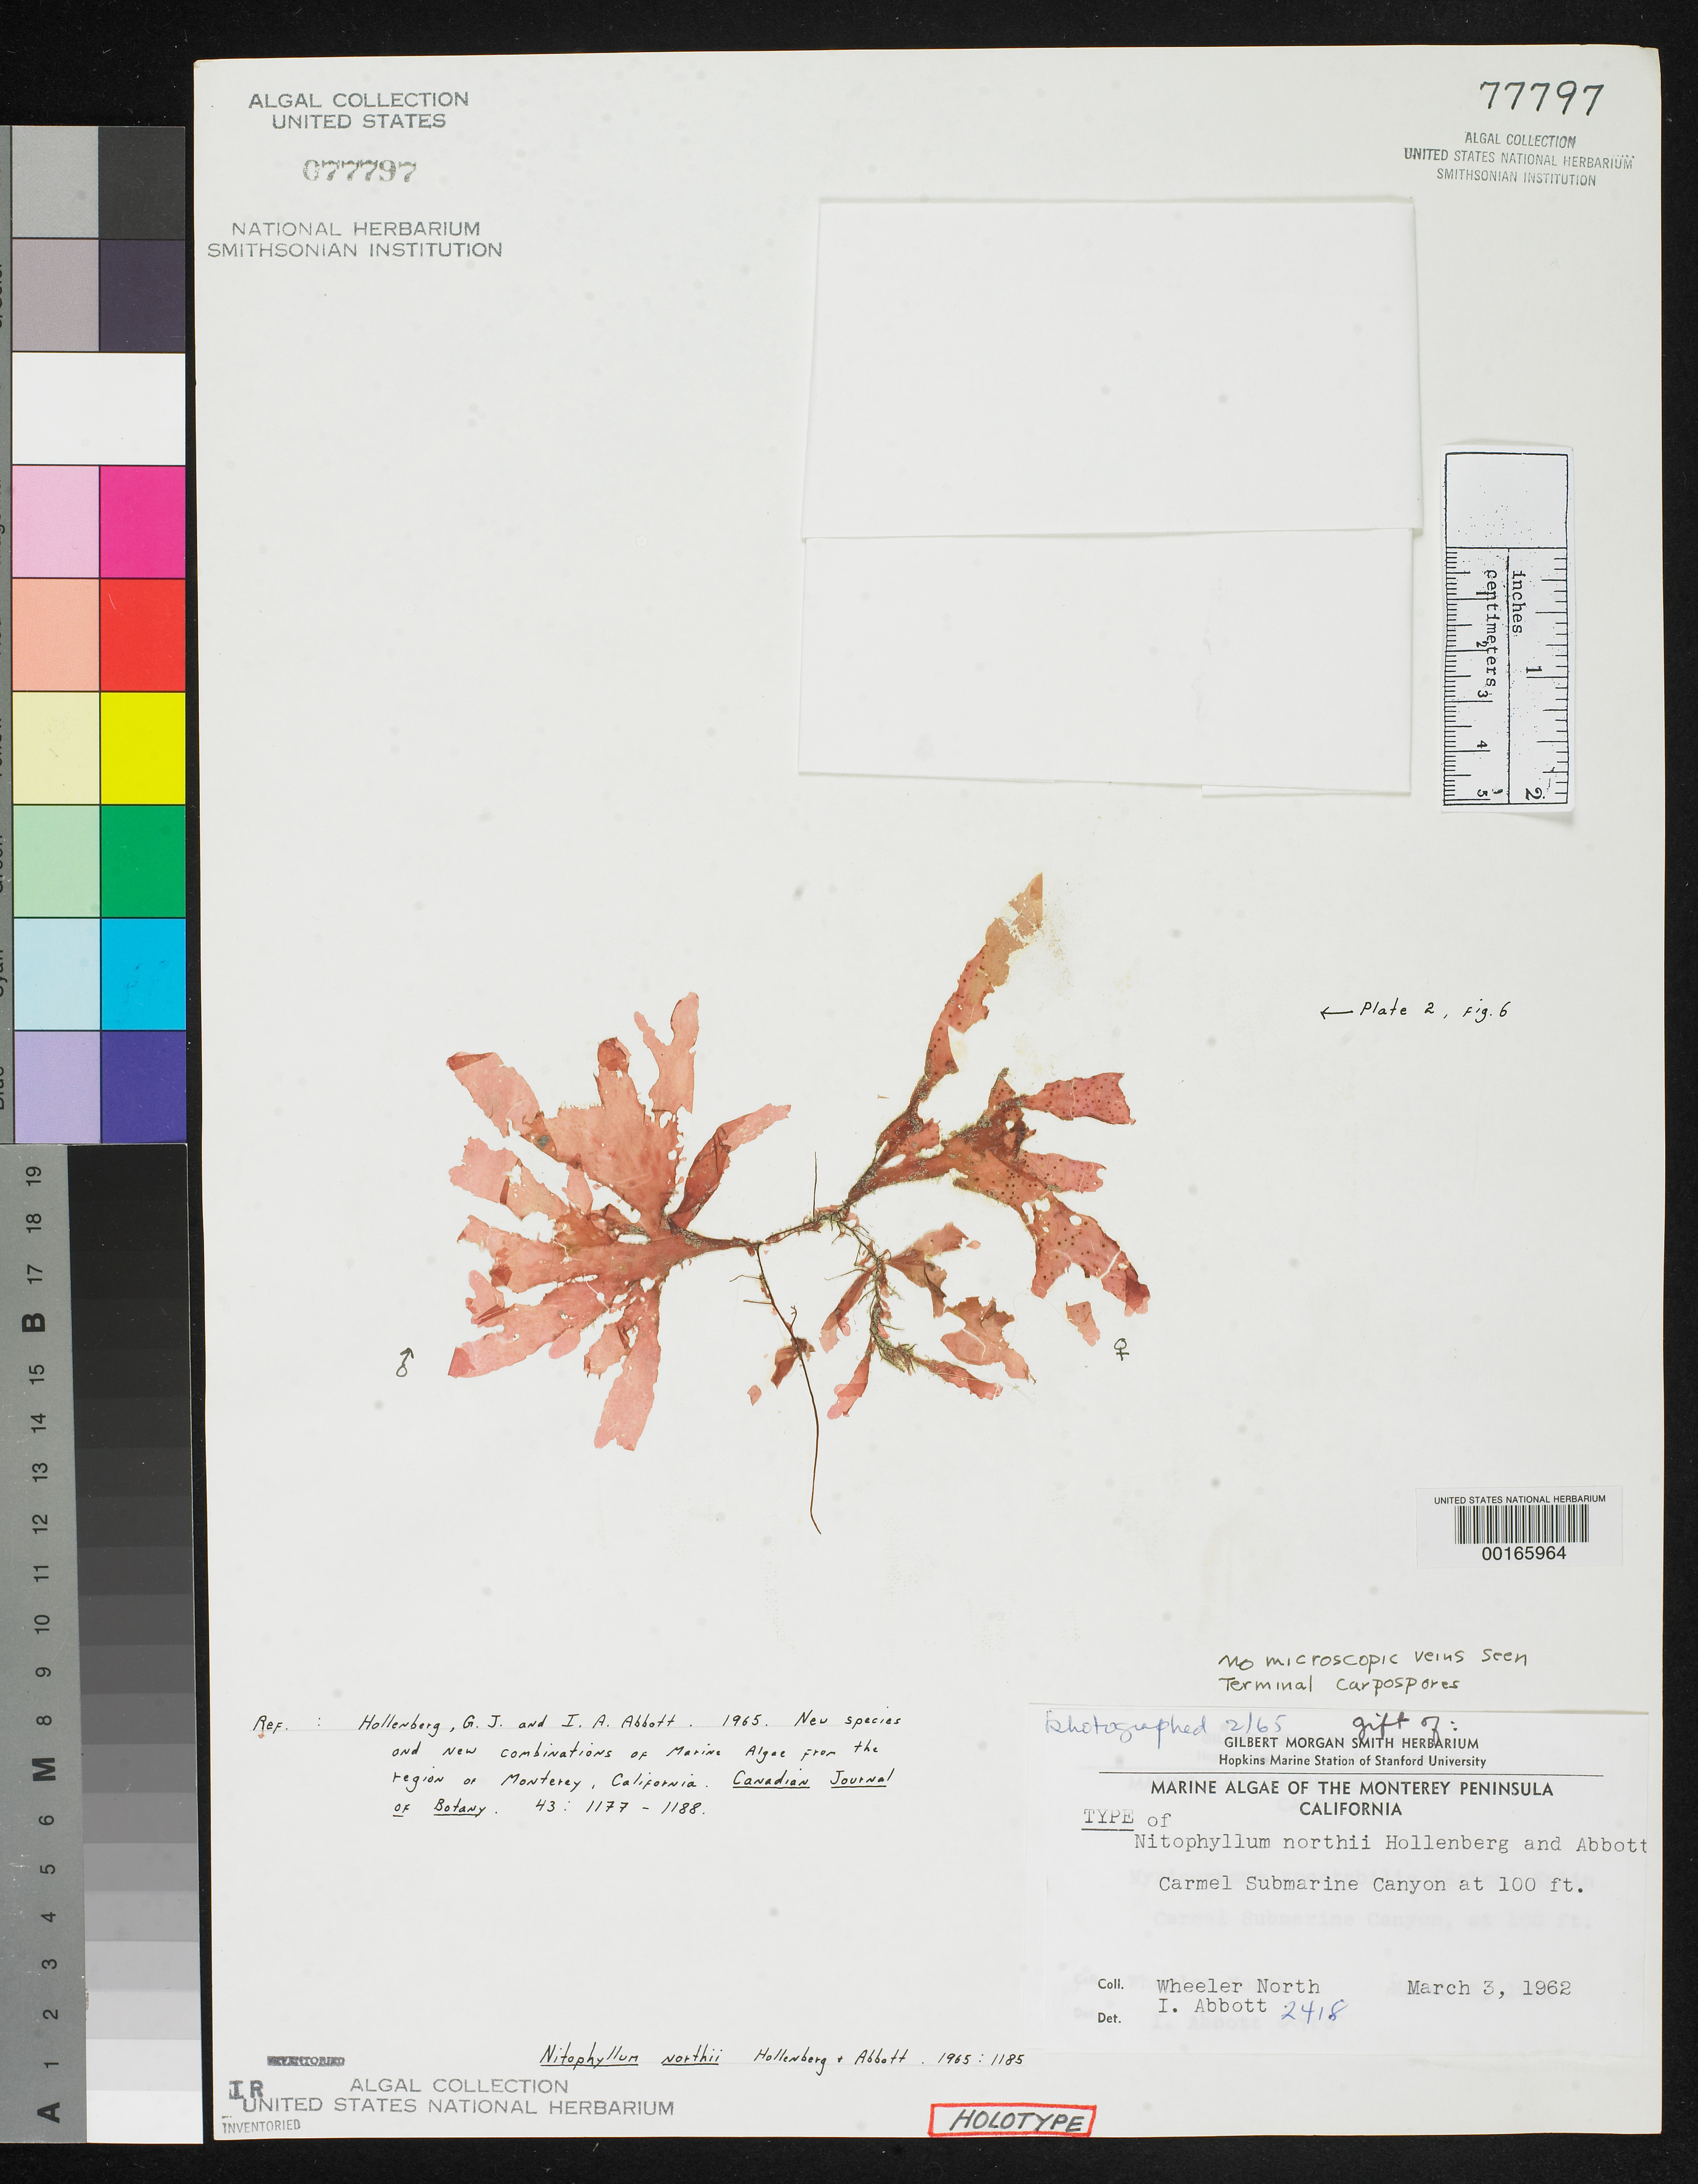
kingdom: Plantae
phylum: Rhodophyta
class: Florideophyceae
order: Ceramiales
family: Delesseriaceae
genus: Nitophyllum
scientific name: Nitophyllum northii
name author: Hollenb. & I.A. Abbott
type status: Holotype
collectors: W. North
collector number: IAA 2418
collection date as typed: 03 Mar 1962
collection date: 1962-03-03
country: United States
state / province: California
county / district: Monterey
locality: Carmel Submarine Canyon.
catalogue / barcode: US 77797